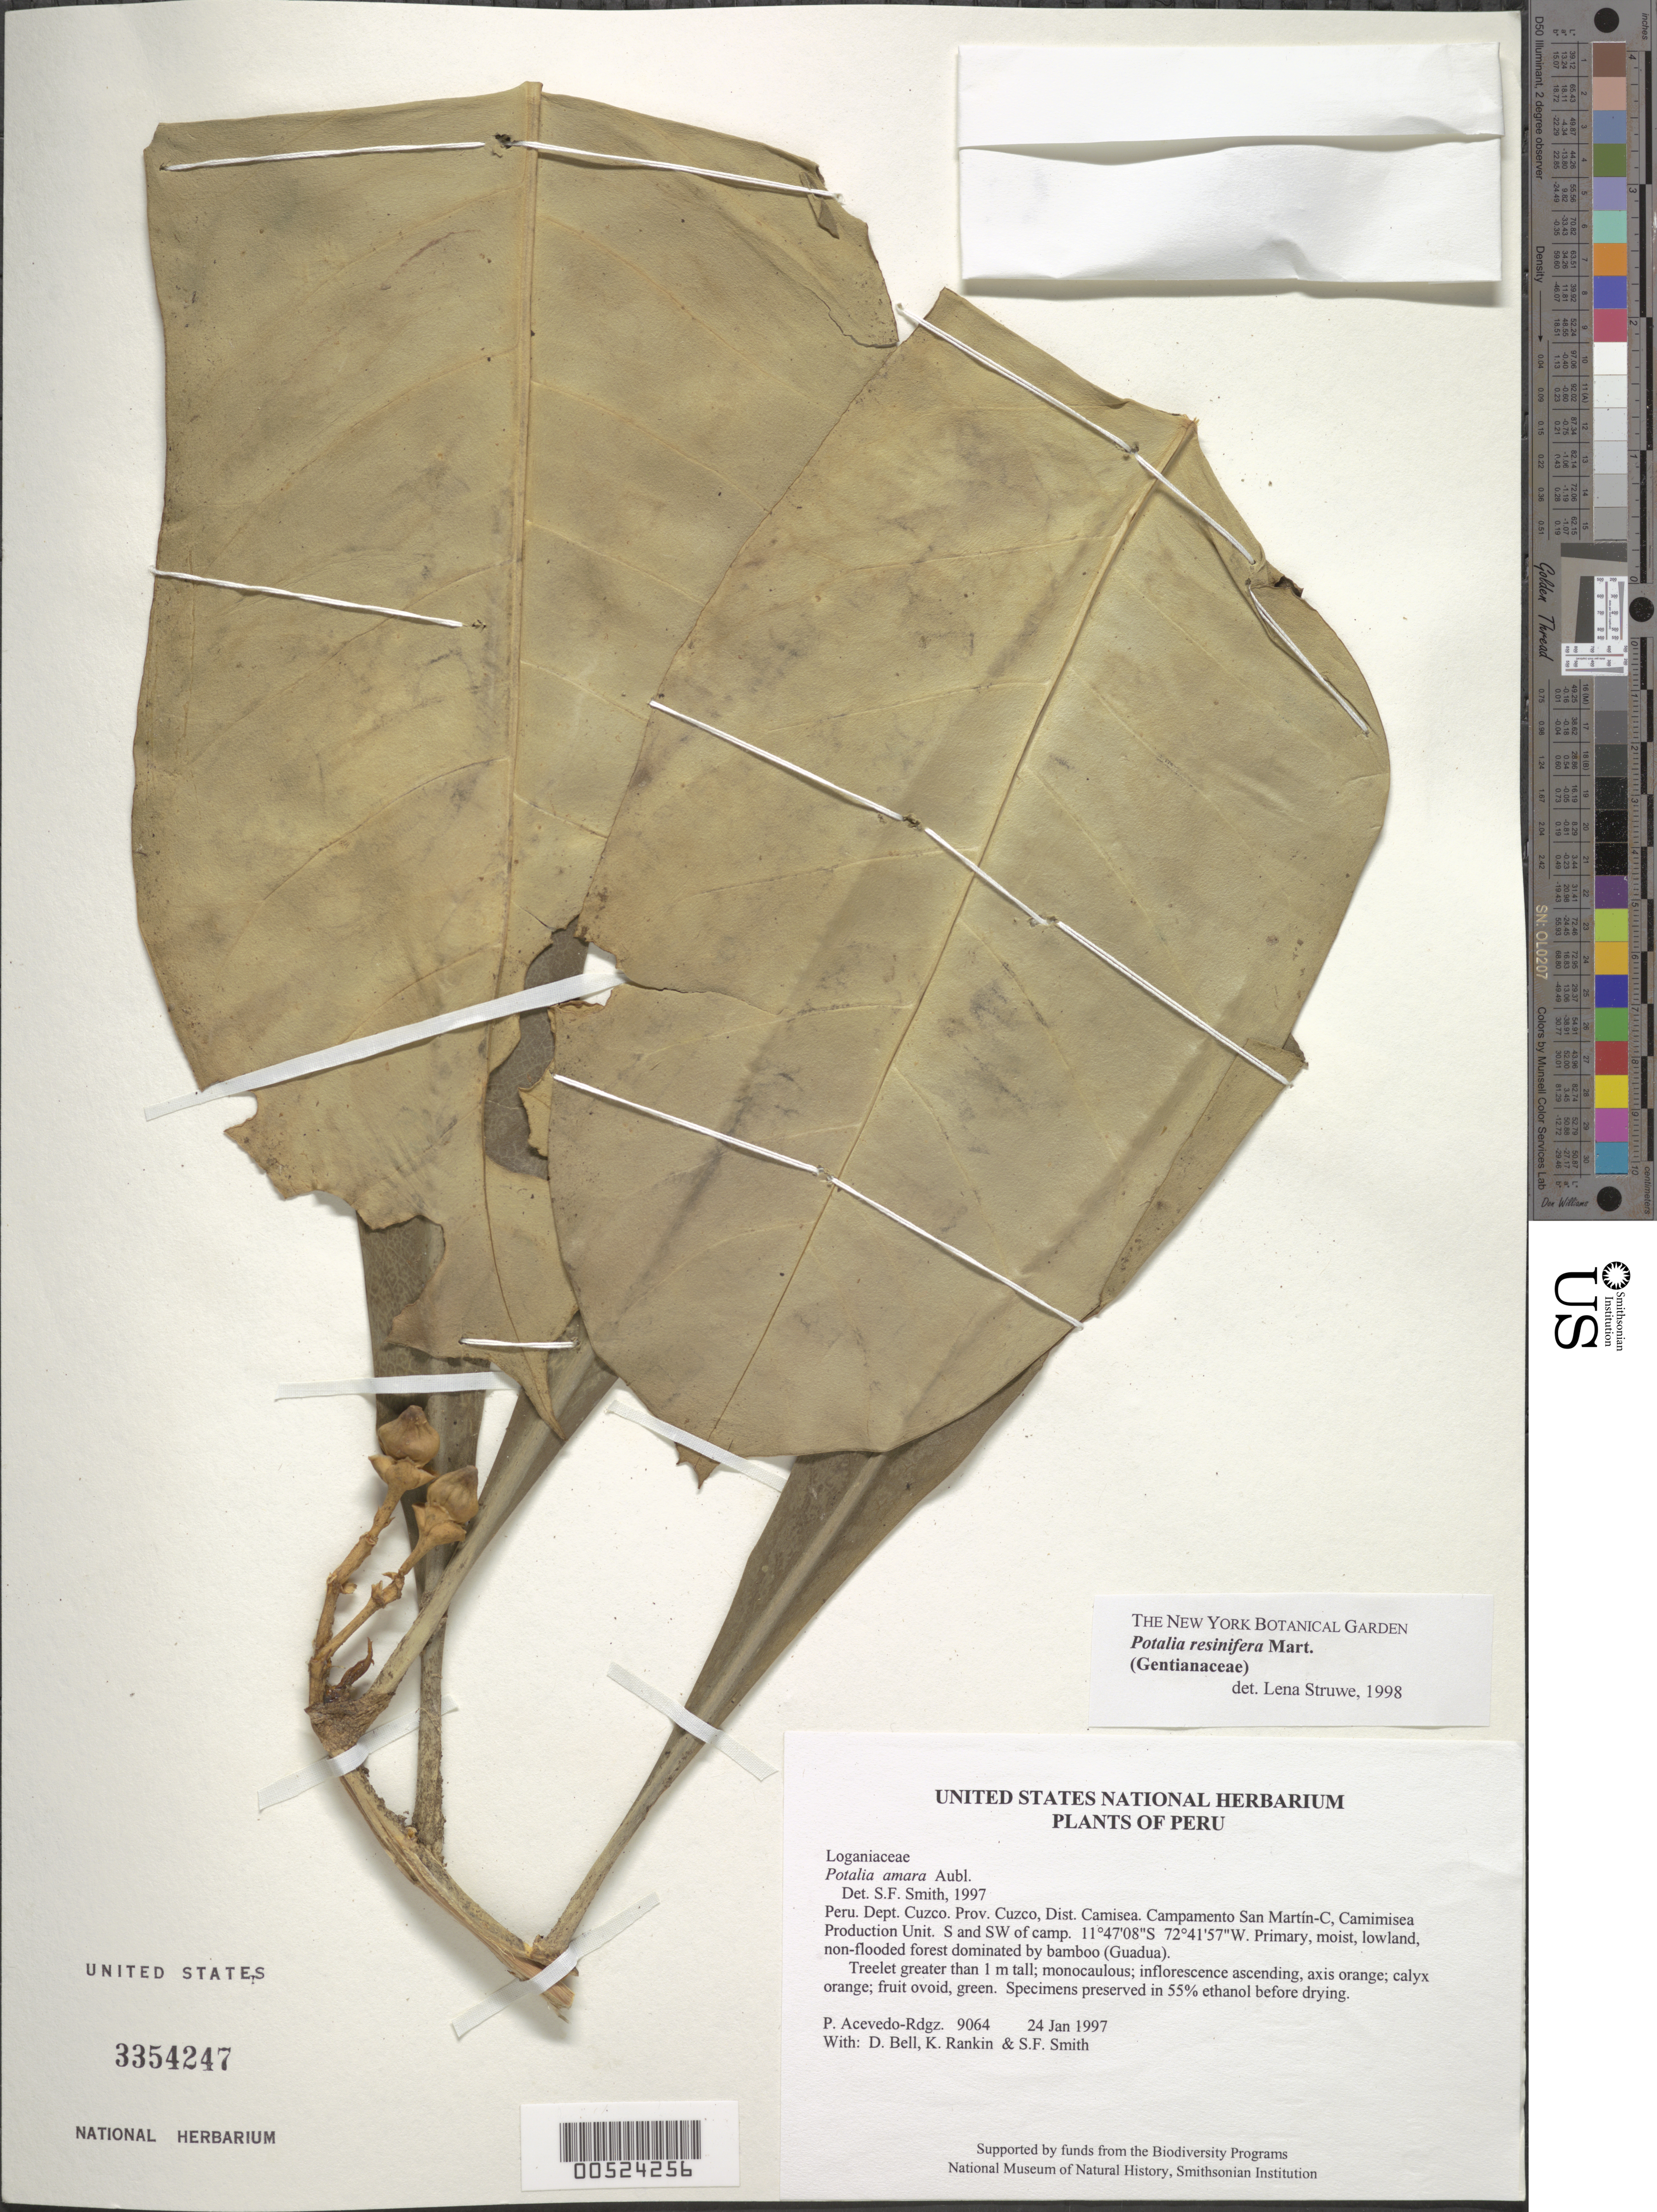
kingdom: Plantae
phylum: Tracheophyta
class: Magnoliopsida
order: Gentianales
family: Gentianaceae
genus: Potalia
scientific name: Potalia resinifera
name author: Mart.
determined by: Struwe, L.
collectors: P. Acevedo-Rodr., D. A. Bell, K. B. Rankin & S.F. Smith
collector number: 9064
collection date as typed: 24 Jan 1997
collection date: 1997-01-24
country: Peru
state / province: Cusco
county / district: Cusco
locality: Districto Camisea, Campamento San Martín-C, Camimisea Production Unit. S and SW of camp.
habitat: Primary, moist, lowland, non-flooded forest dominated by bamboo (Guadua).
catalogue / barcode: US 3354247